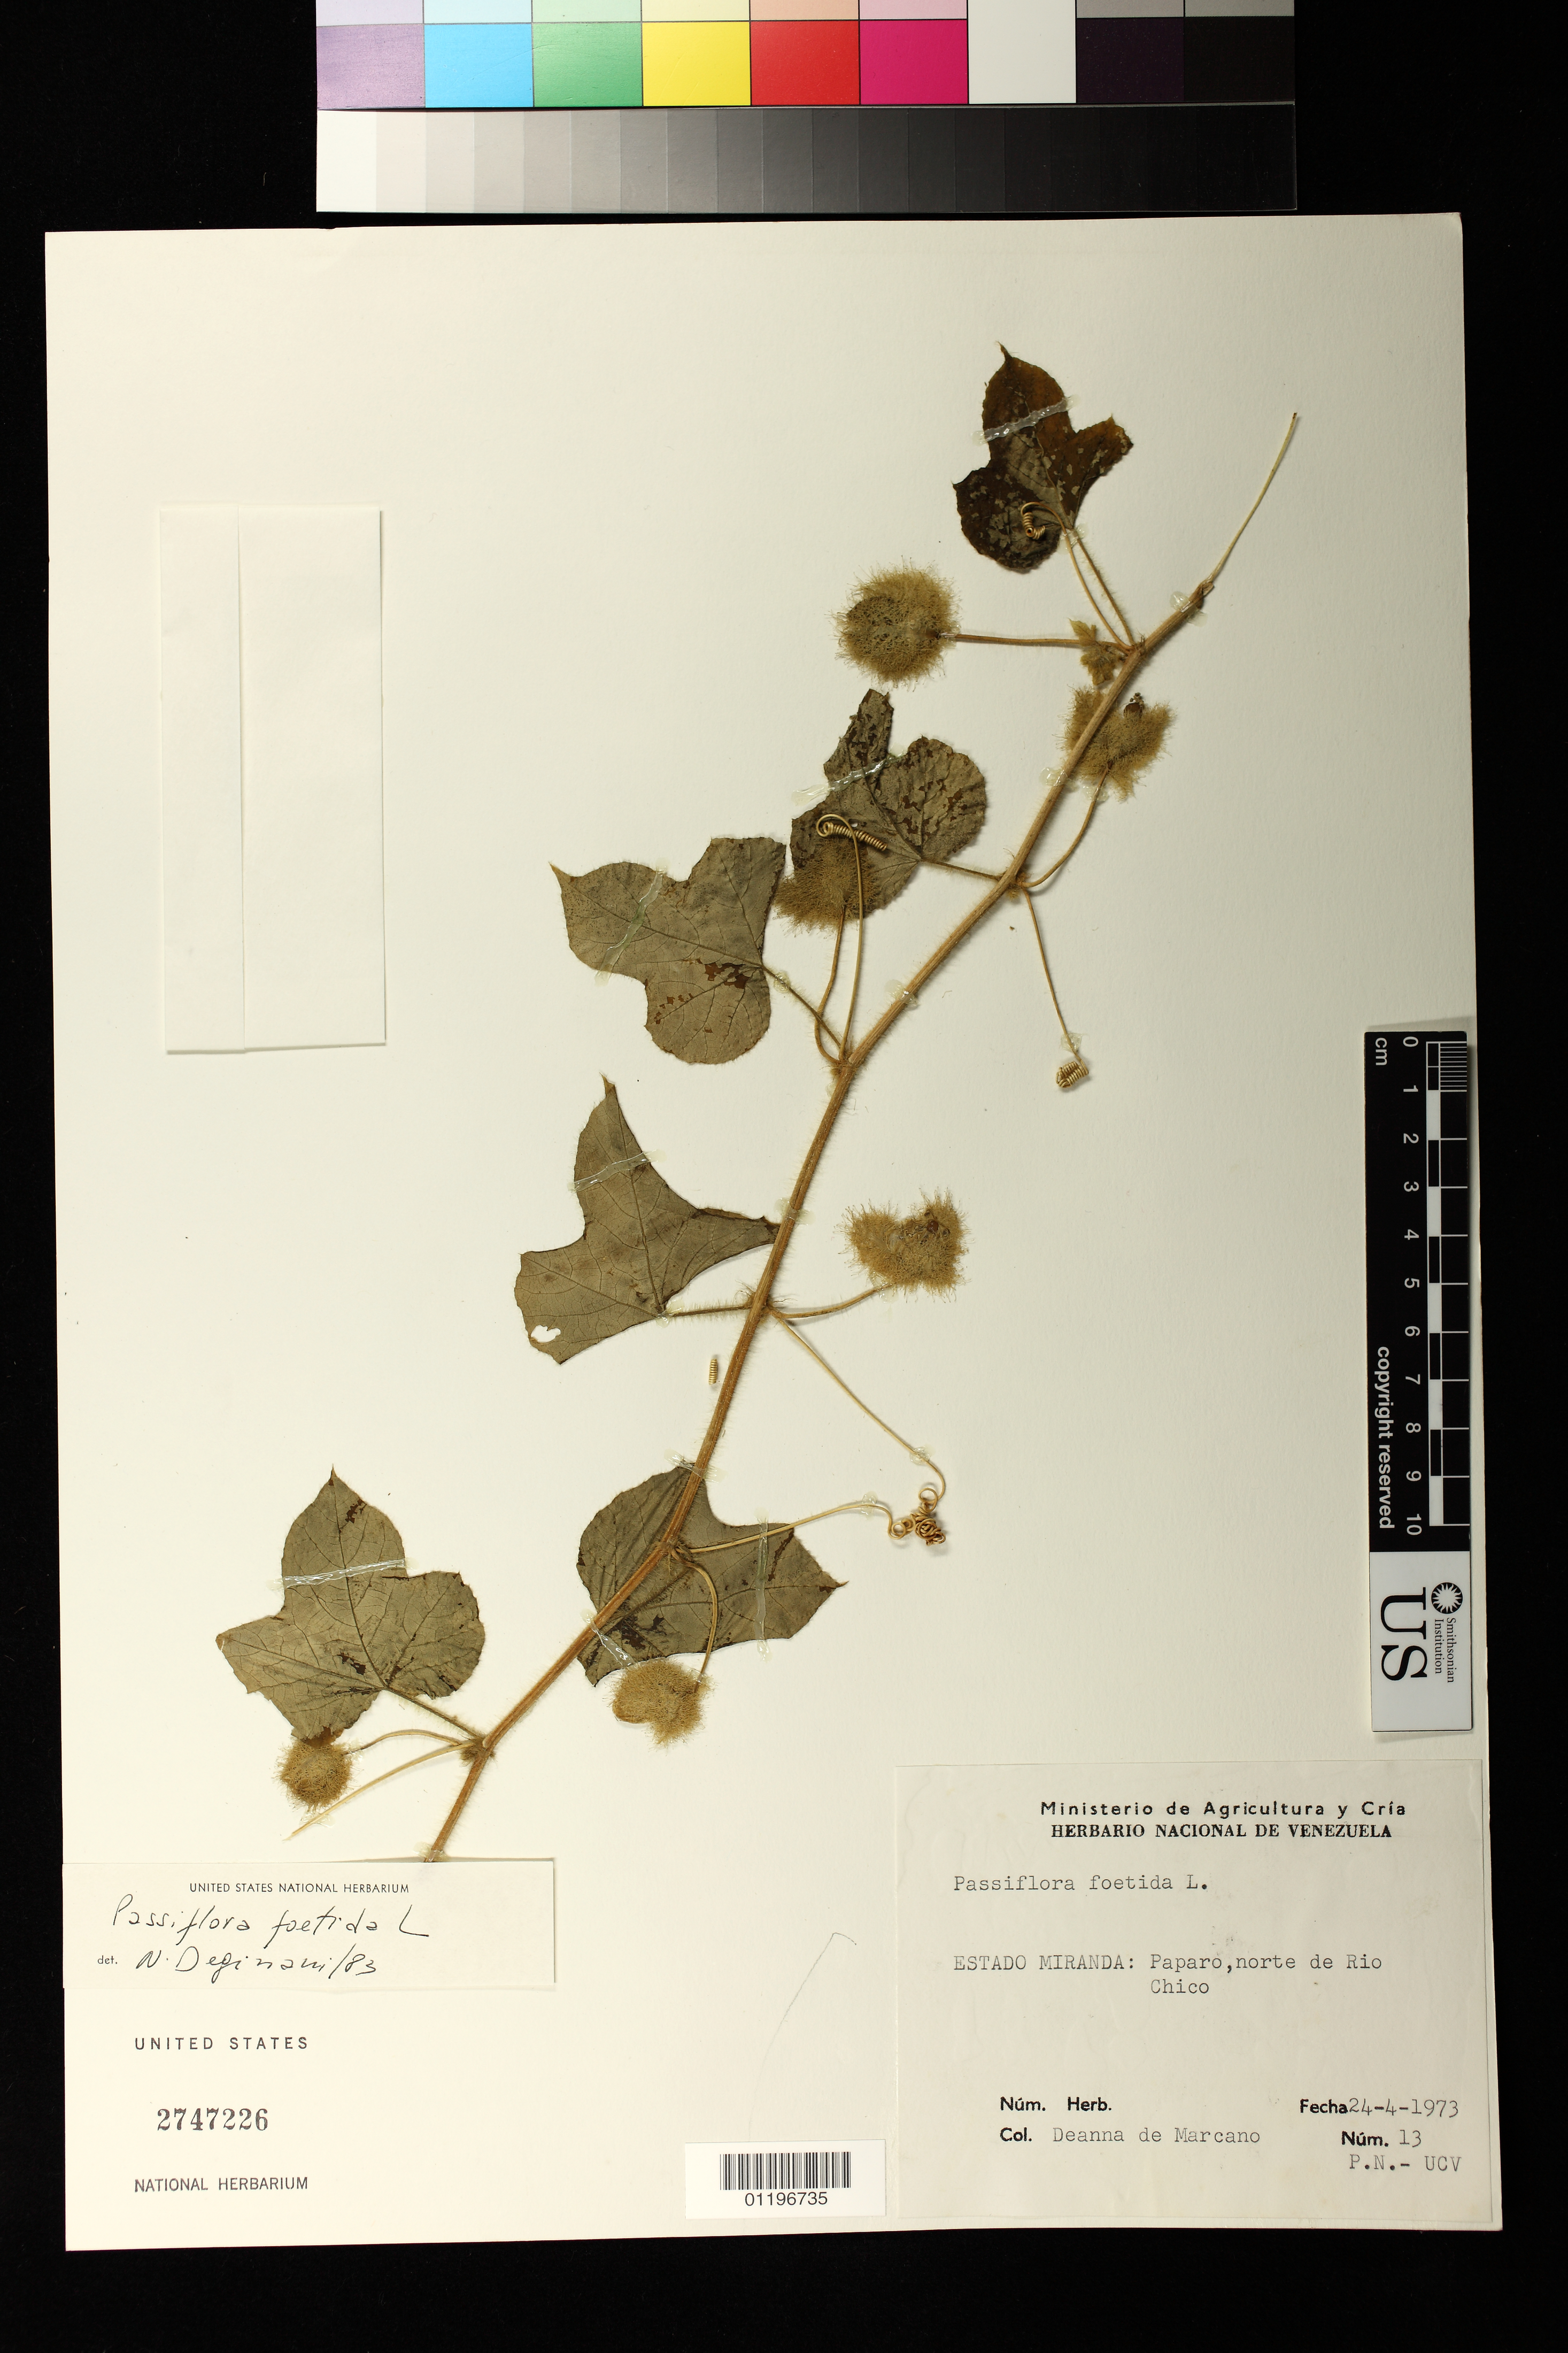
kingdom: Plantae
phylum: Tracheophyta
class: Magnoliopsida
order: Malpighiales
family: Passifloraceae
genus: Passiflora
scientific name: Passiflora foetida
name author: L.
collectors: D. d. Marcano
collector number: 13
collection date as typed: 24 Apr 1973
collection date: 1973-04-24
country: Venezuela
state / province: Miranda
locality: Estado Miranda: Paparo, norte de Rio Chico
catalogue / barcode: US 2747226